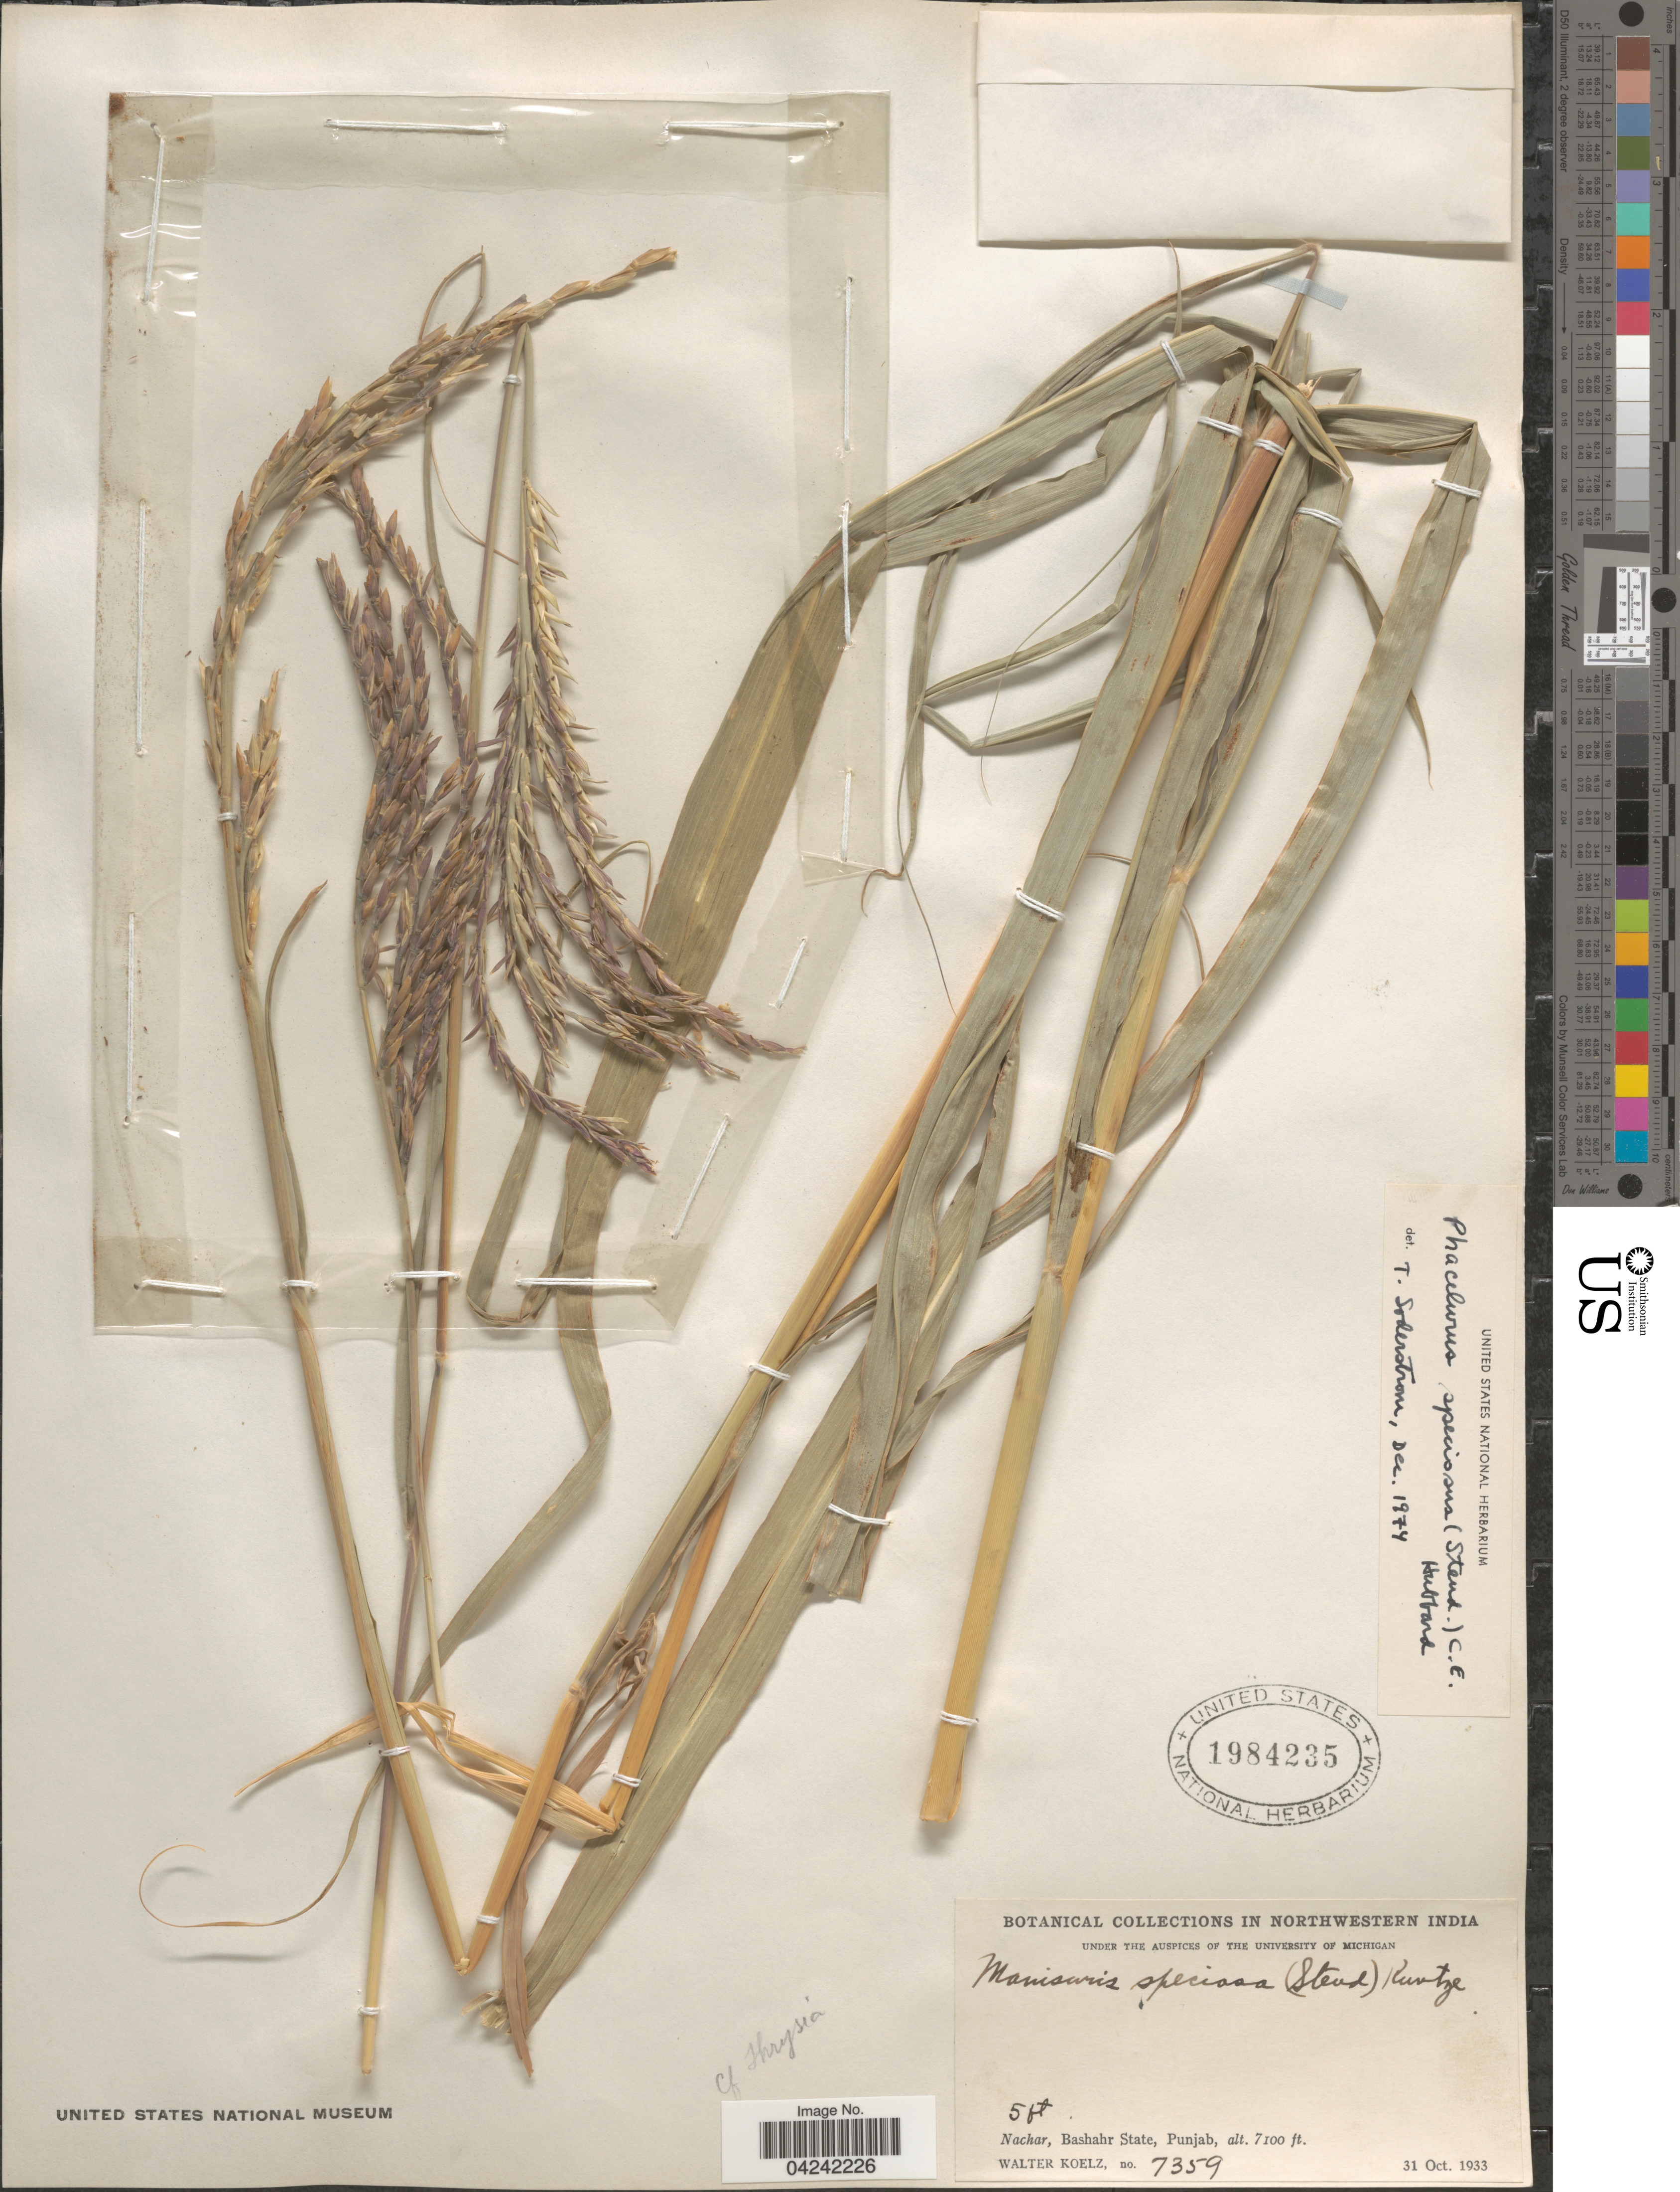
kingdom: Plantae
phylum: Tracheophyta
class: Liliopsida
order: Poales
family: Poaceae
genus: Phacelurus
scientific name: Phacelurus speciosus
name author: (Steud.) C. E. Hubb.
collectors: W. N. Koelz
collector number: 7359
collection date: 1933-10-31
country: India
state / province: Punjab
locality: Northwestern India. Nachar, Bashahr State.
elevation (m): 2164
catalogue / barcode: US 1984235